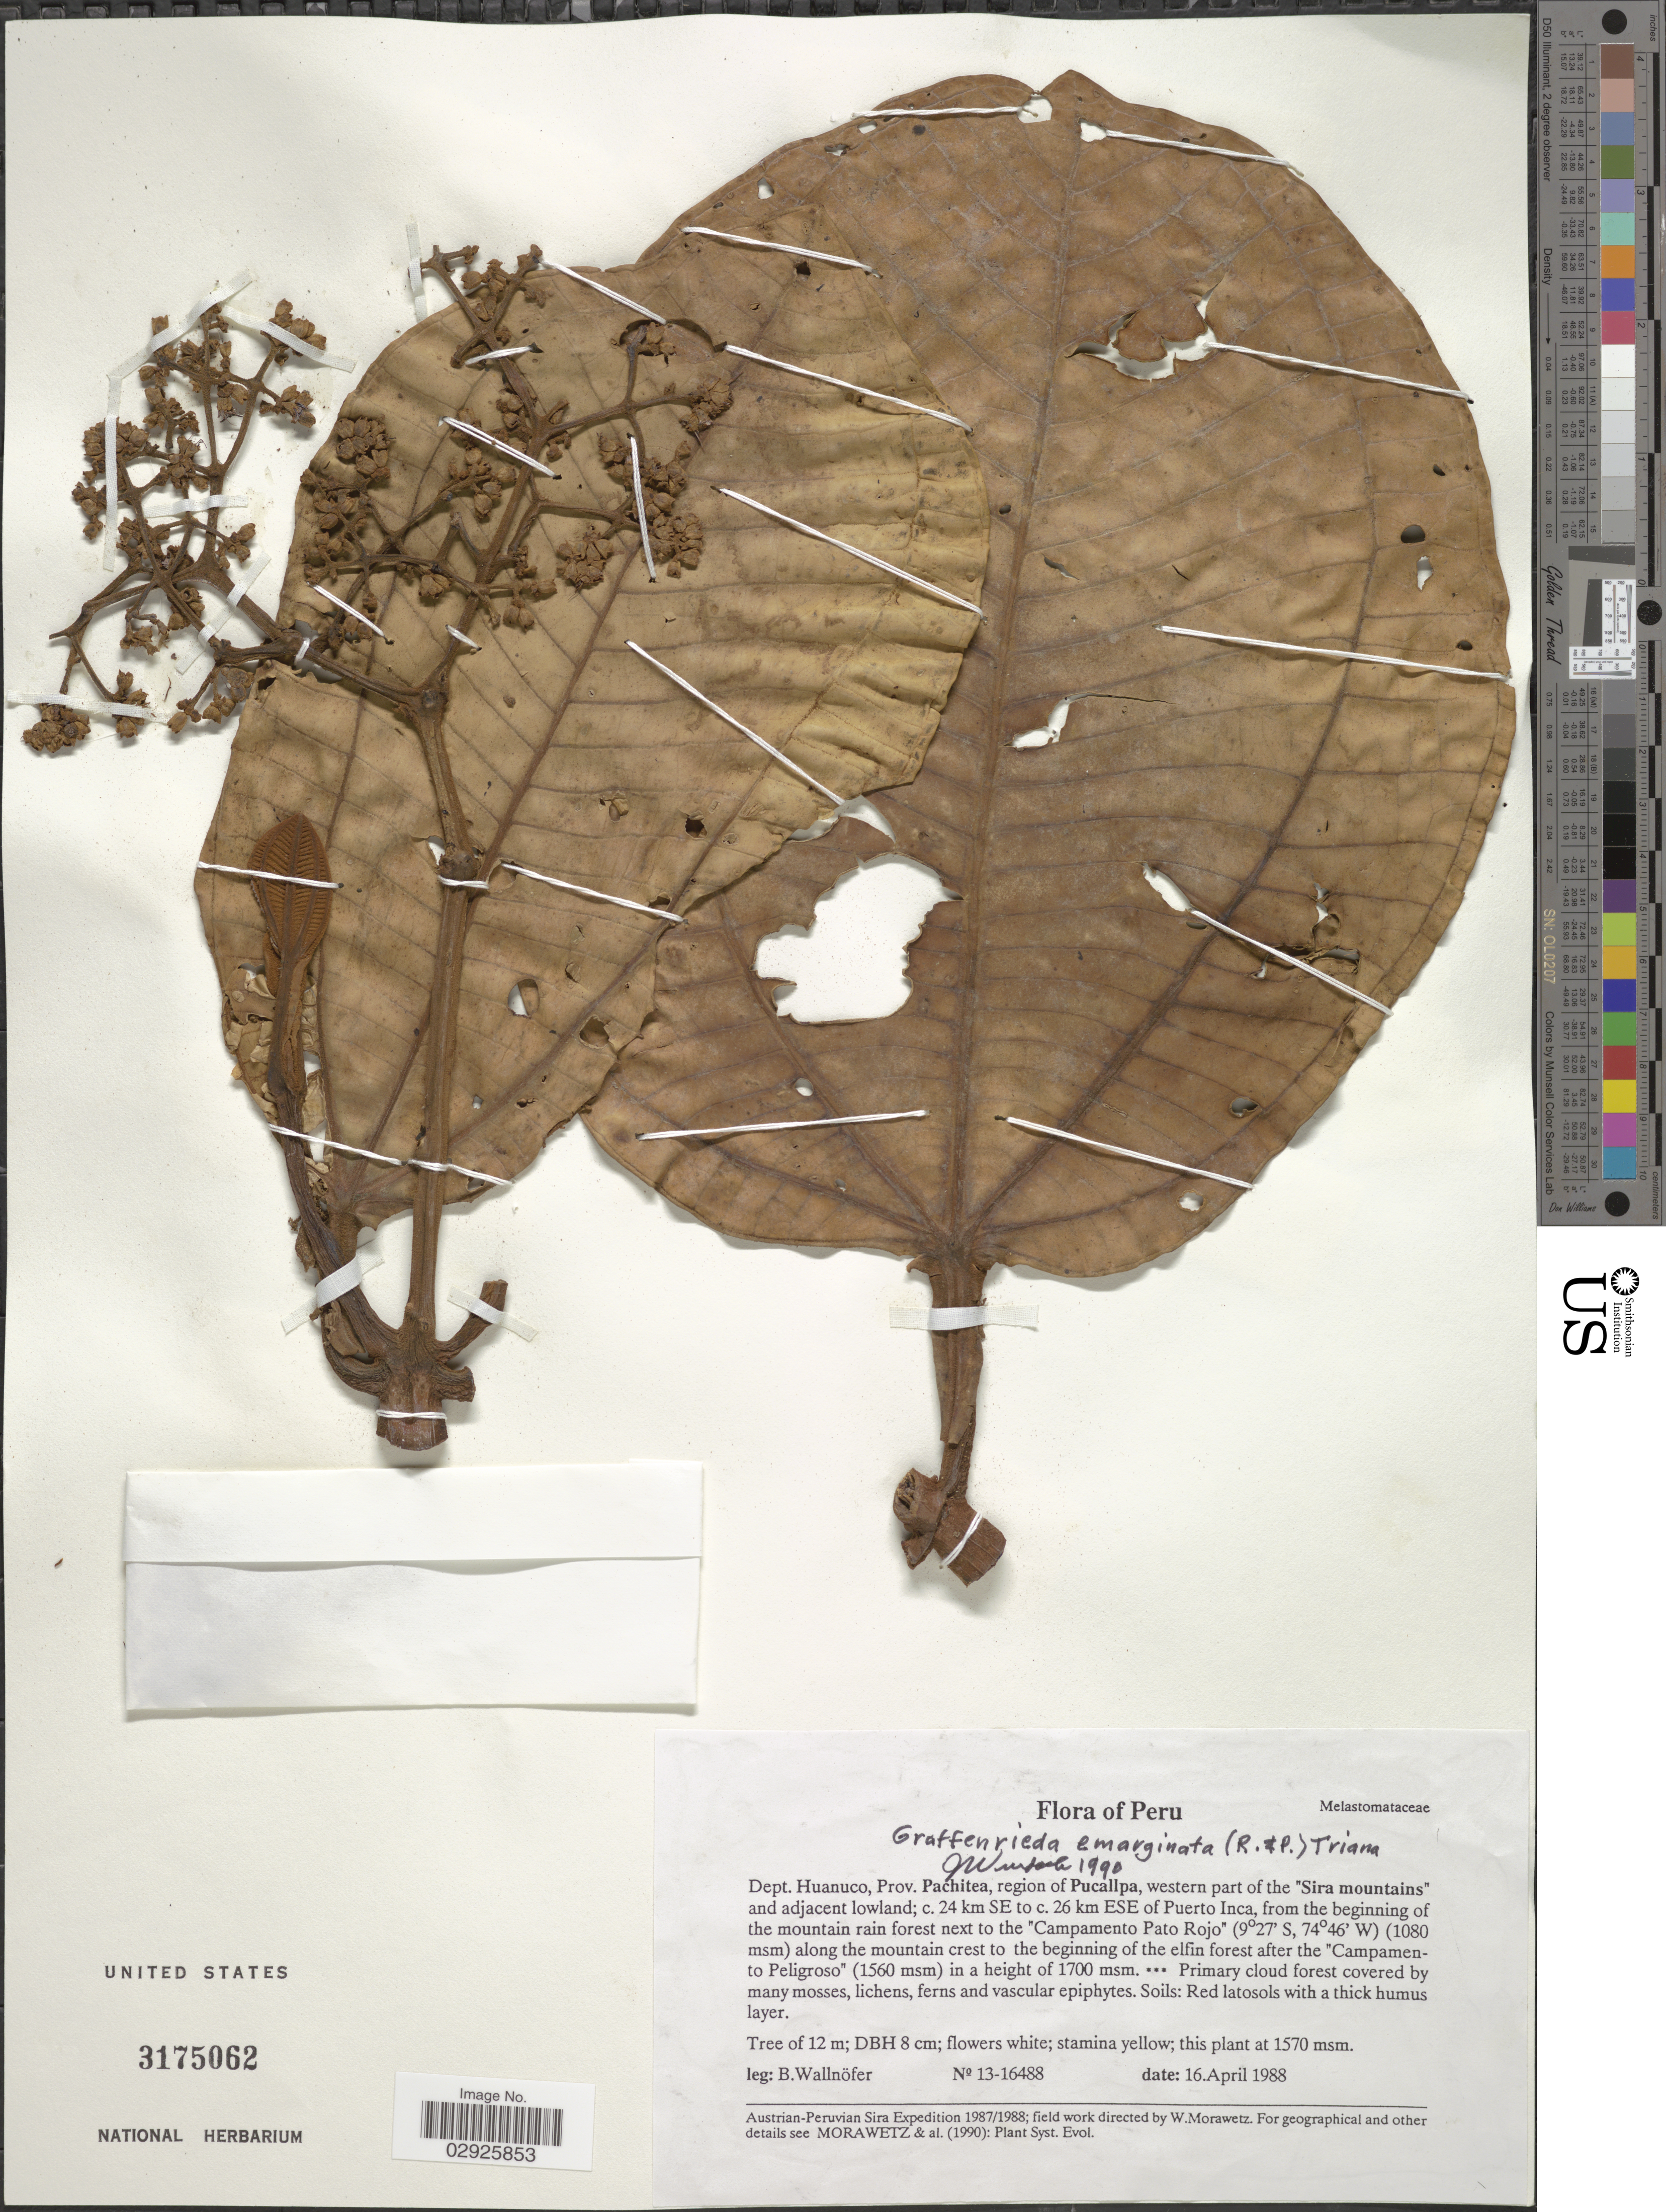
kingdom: Plantae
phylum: Tracheophyta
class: Magnoliopsida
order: Myrtales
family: Melastomataceae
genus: Graffenrieda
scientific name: Graffenrieda emarginata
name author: (Ruiz & Pav.) Triana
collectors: B. Wallnöfer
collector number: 13-16488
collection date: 1988-04-16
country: Peru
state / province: Huánuco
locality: Dept. Huanuco, Prov. Pachitea, region of Pucallpa, western part of the "Sira mountains" and adjacent lowland; c. 24 km SE to c. 26 km ESE of Puerto Inca, from the beginning of the mountain rain forest next to the "Campamento Pato Rojo" along the mountain crest to the beginning of the elfin forest after the "Campamento Peligroso".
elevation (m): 1080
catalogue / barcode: US 3175062